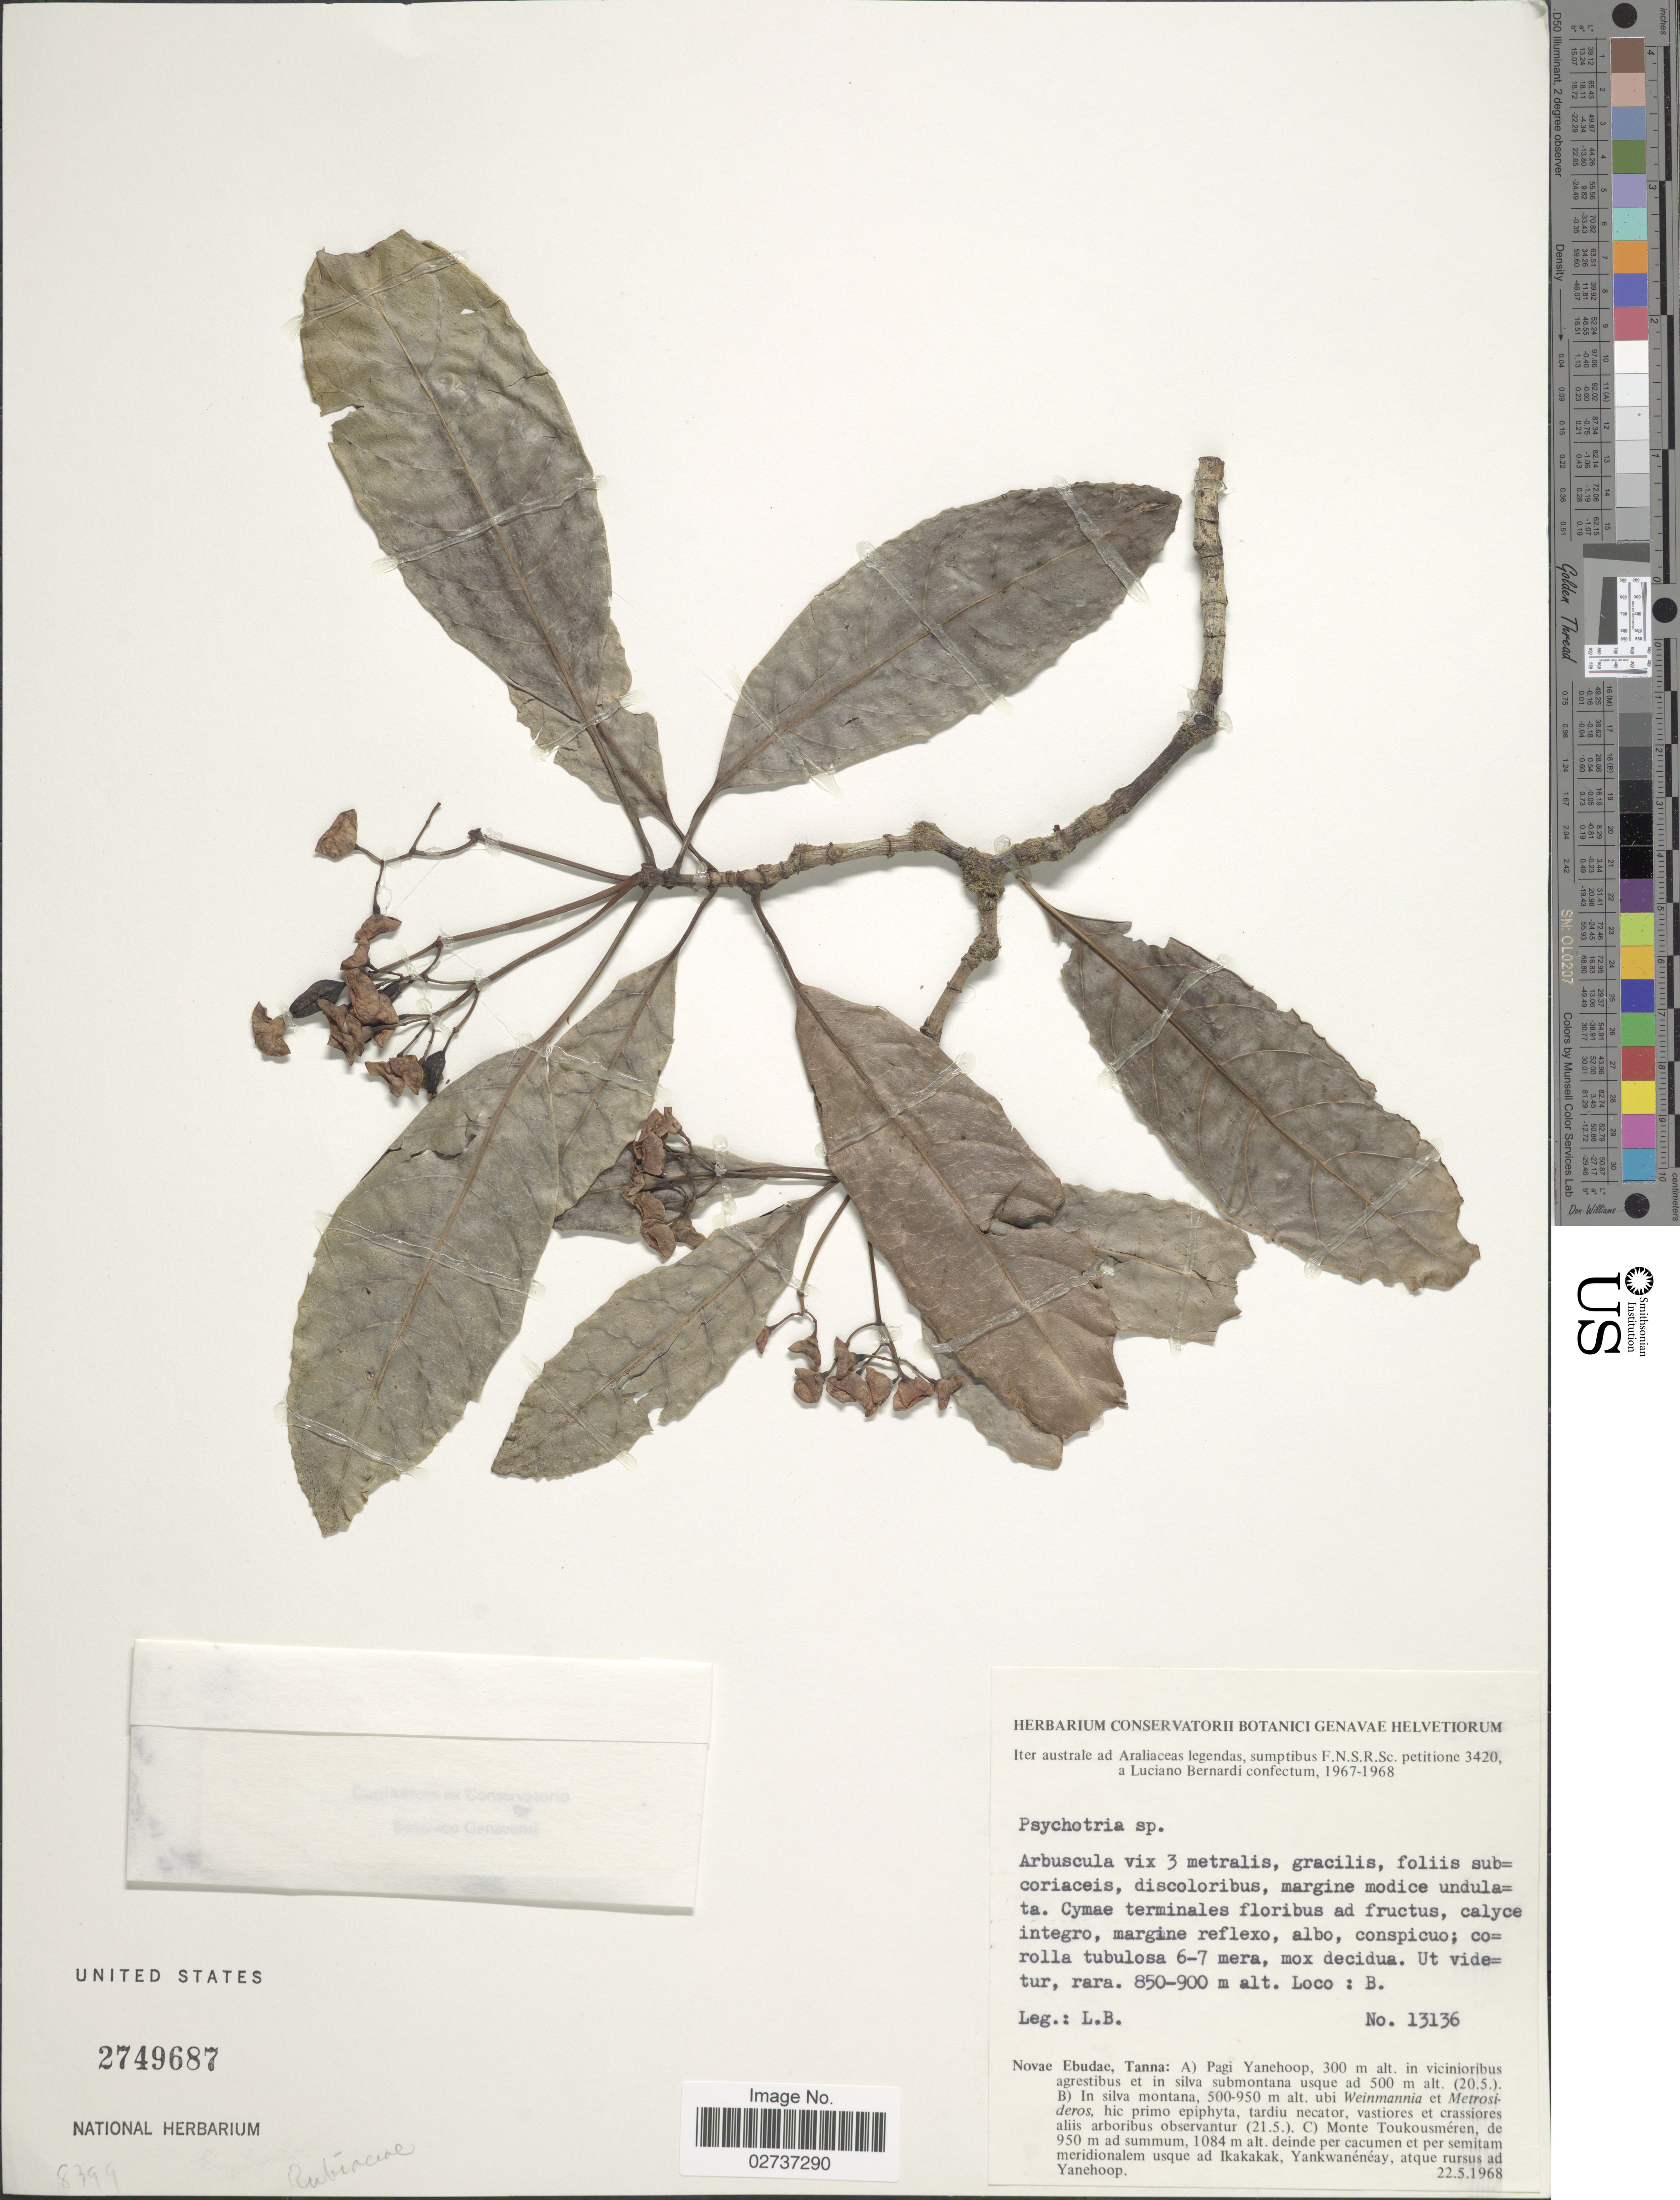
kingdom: Plantae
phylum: Tracheophyta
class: Magnoliopsida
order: Gentianales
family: Rubiaceae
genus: Psychotria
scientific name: Psychotria sp.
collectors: L. Bernardi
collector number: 13136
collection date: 1968-05-22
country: Vanuatu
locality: Novae Ebudea, Tanna: In silva montana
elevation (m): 850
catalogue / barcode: US 2749687